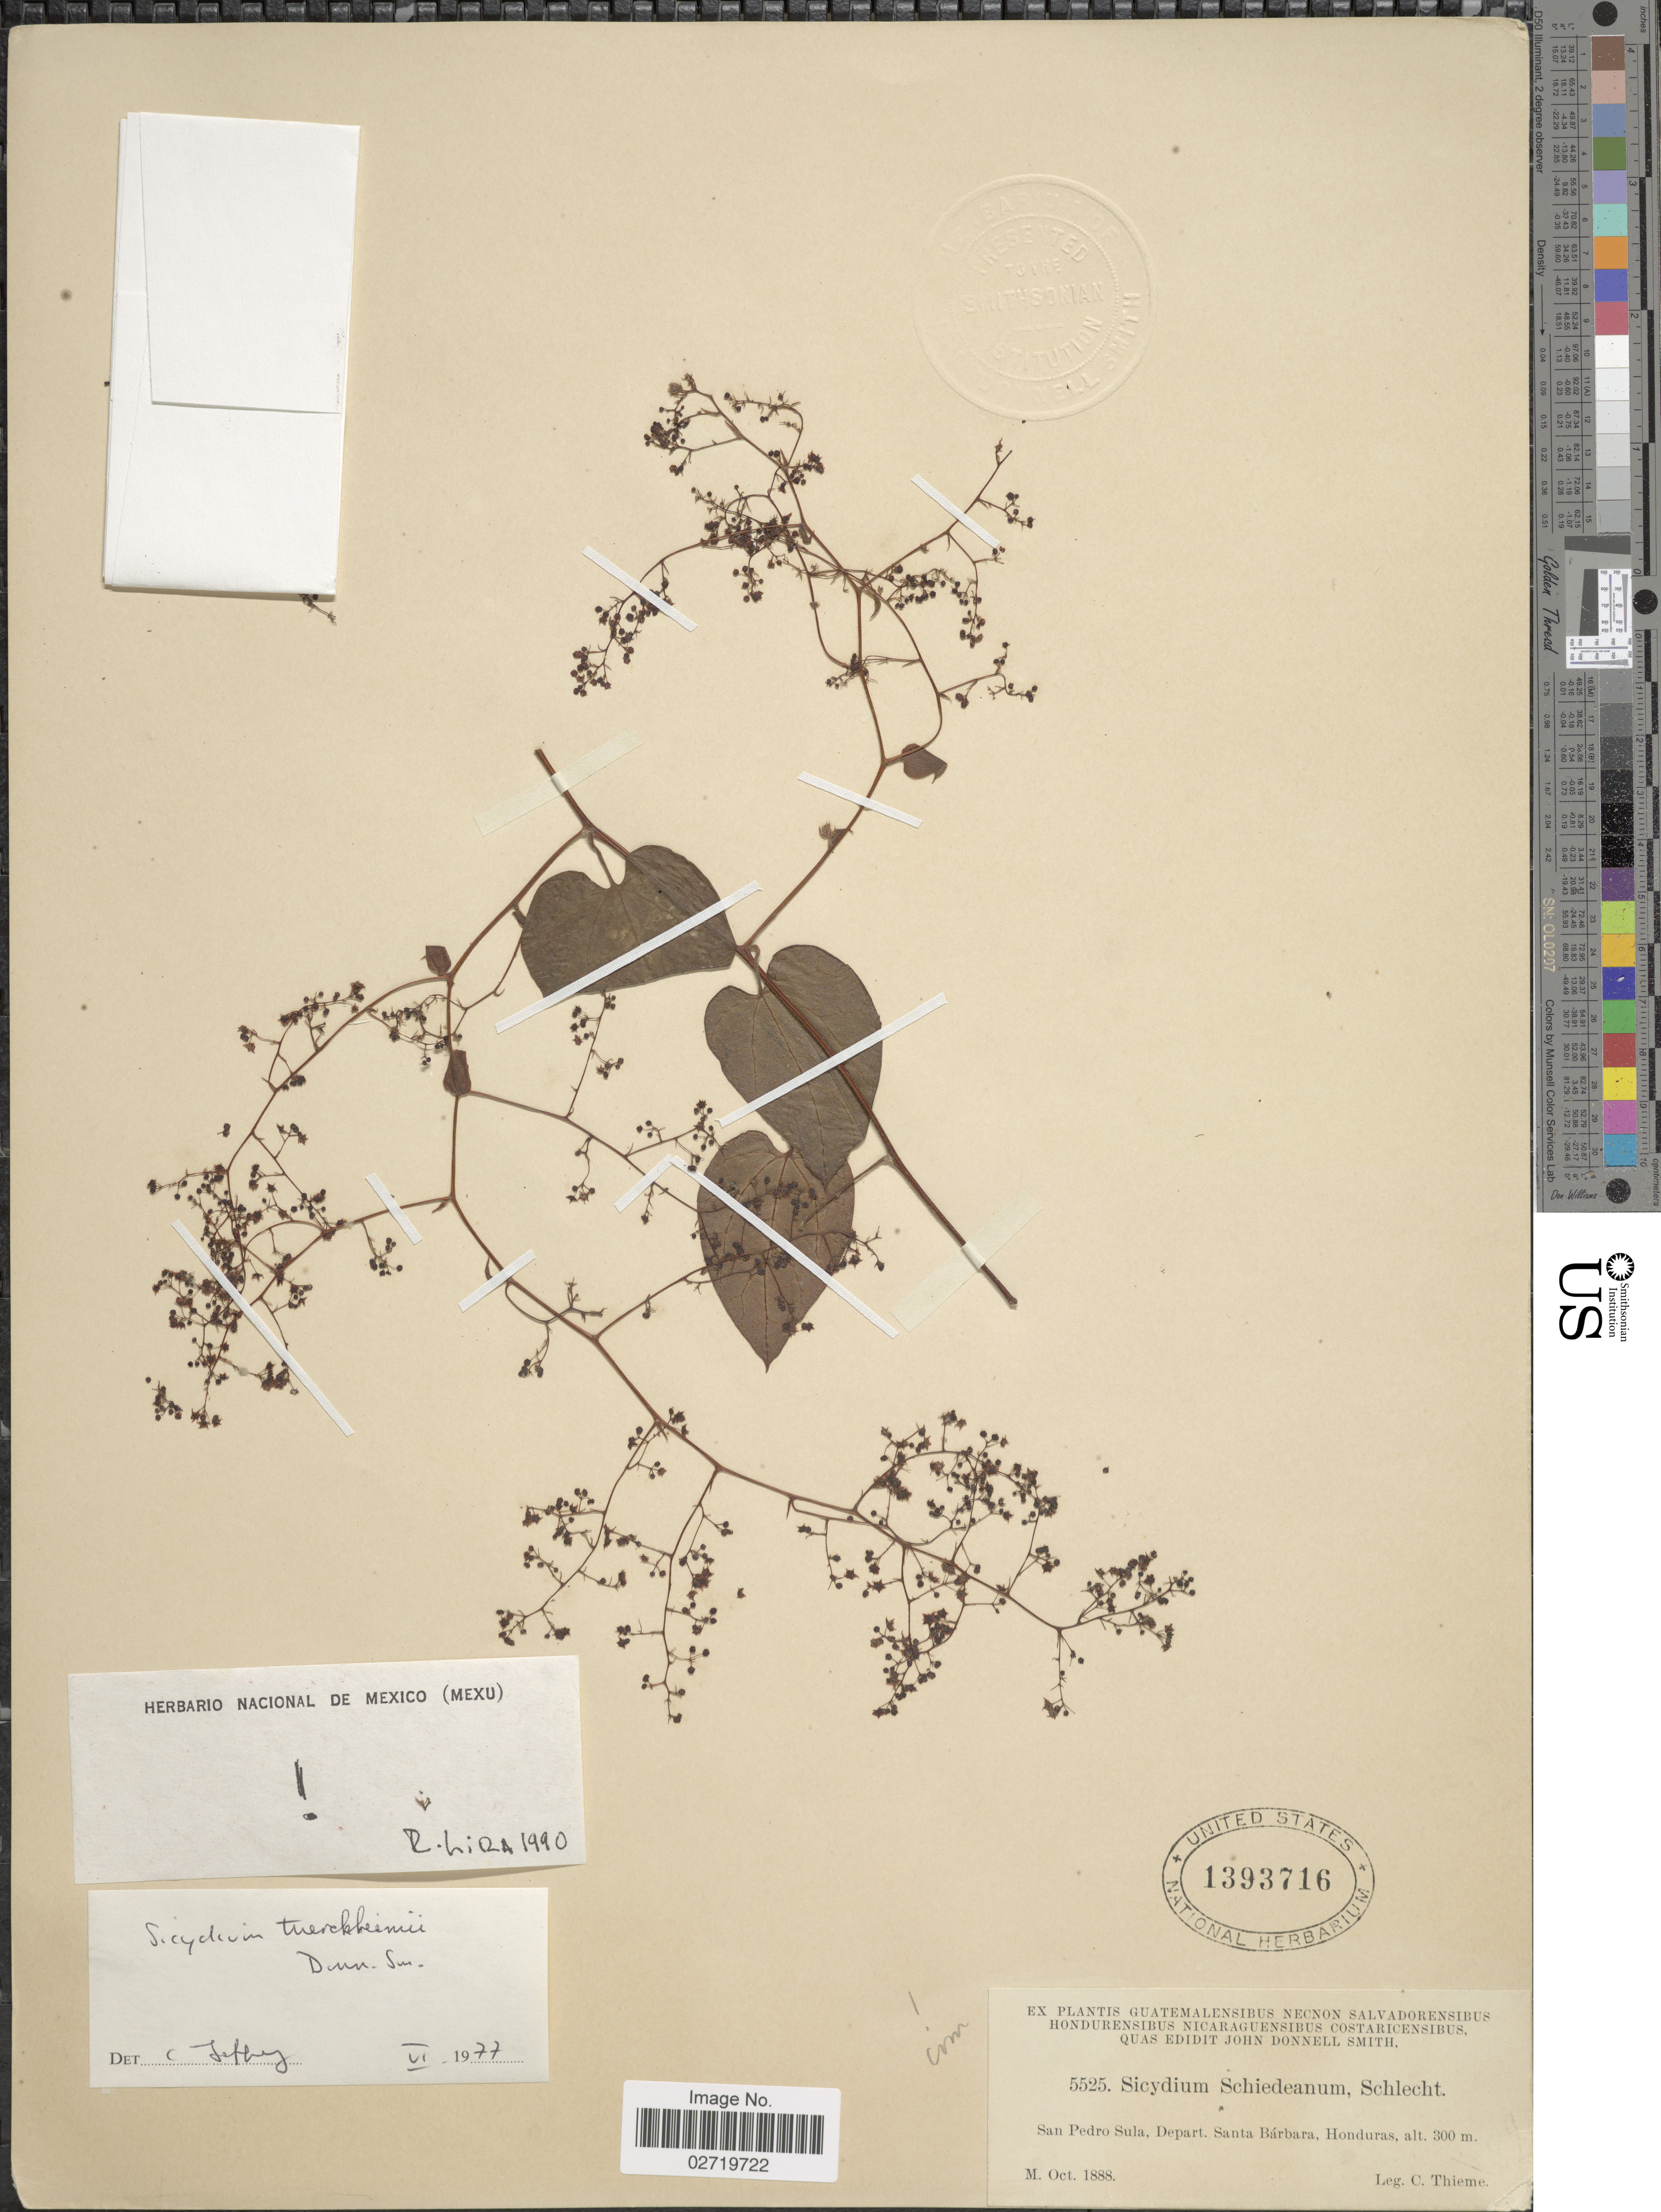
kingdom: Plantae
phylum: Tracheophyta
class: Magnoliopsida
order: Cucurbitales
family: Cucurbitaceae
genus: Sicydium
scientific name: Sicydium tuerckheimii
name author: Donn. Sm.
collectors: C. Thieme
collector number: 5525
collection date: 1888-10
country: Honduras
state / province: Santa Bárbara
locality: San Pedro Sula, Depart. Santa Bárbara.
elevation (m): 300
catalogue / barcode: US 1393716